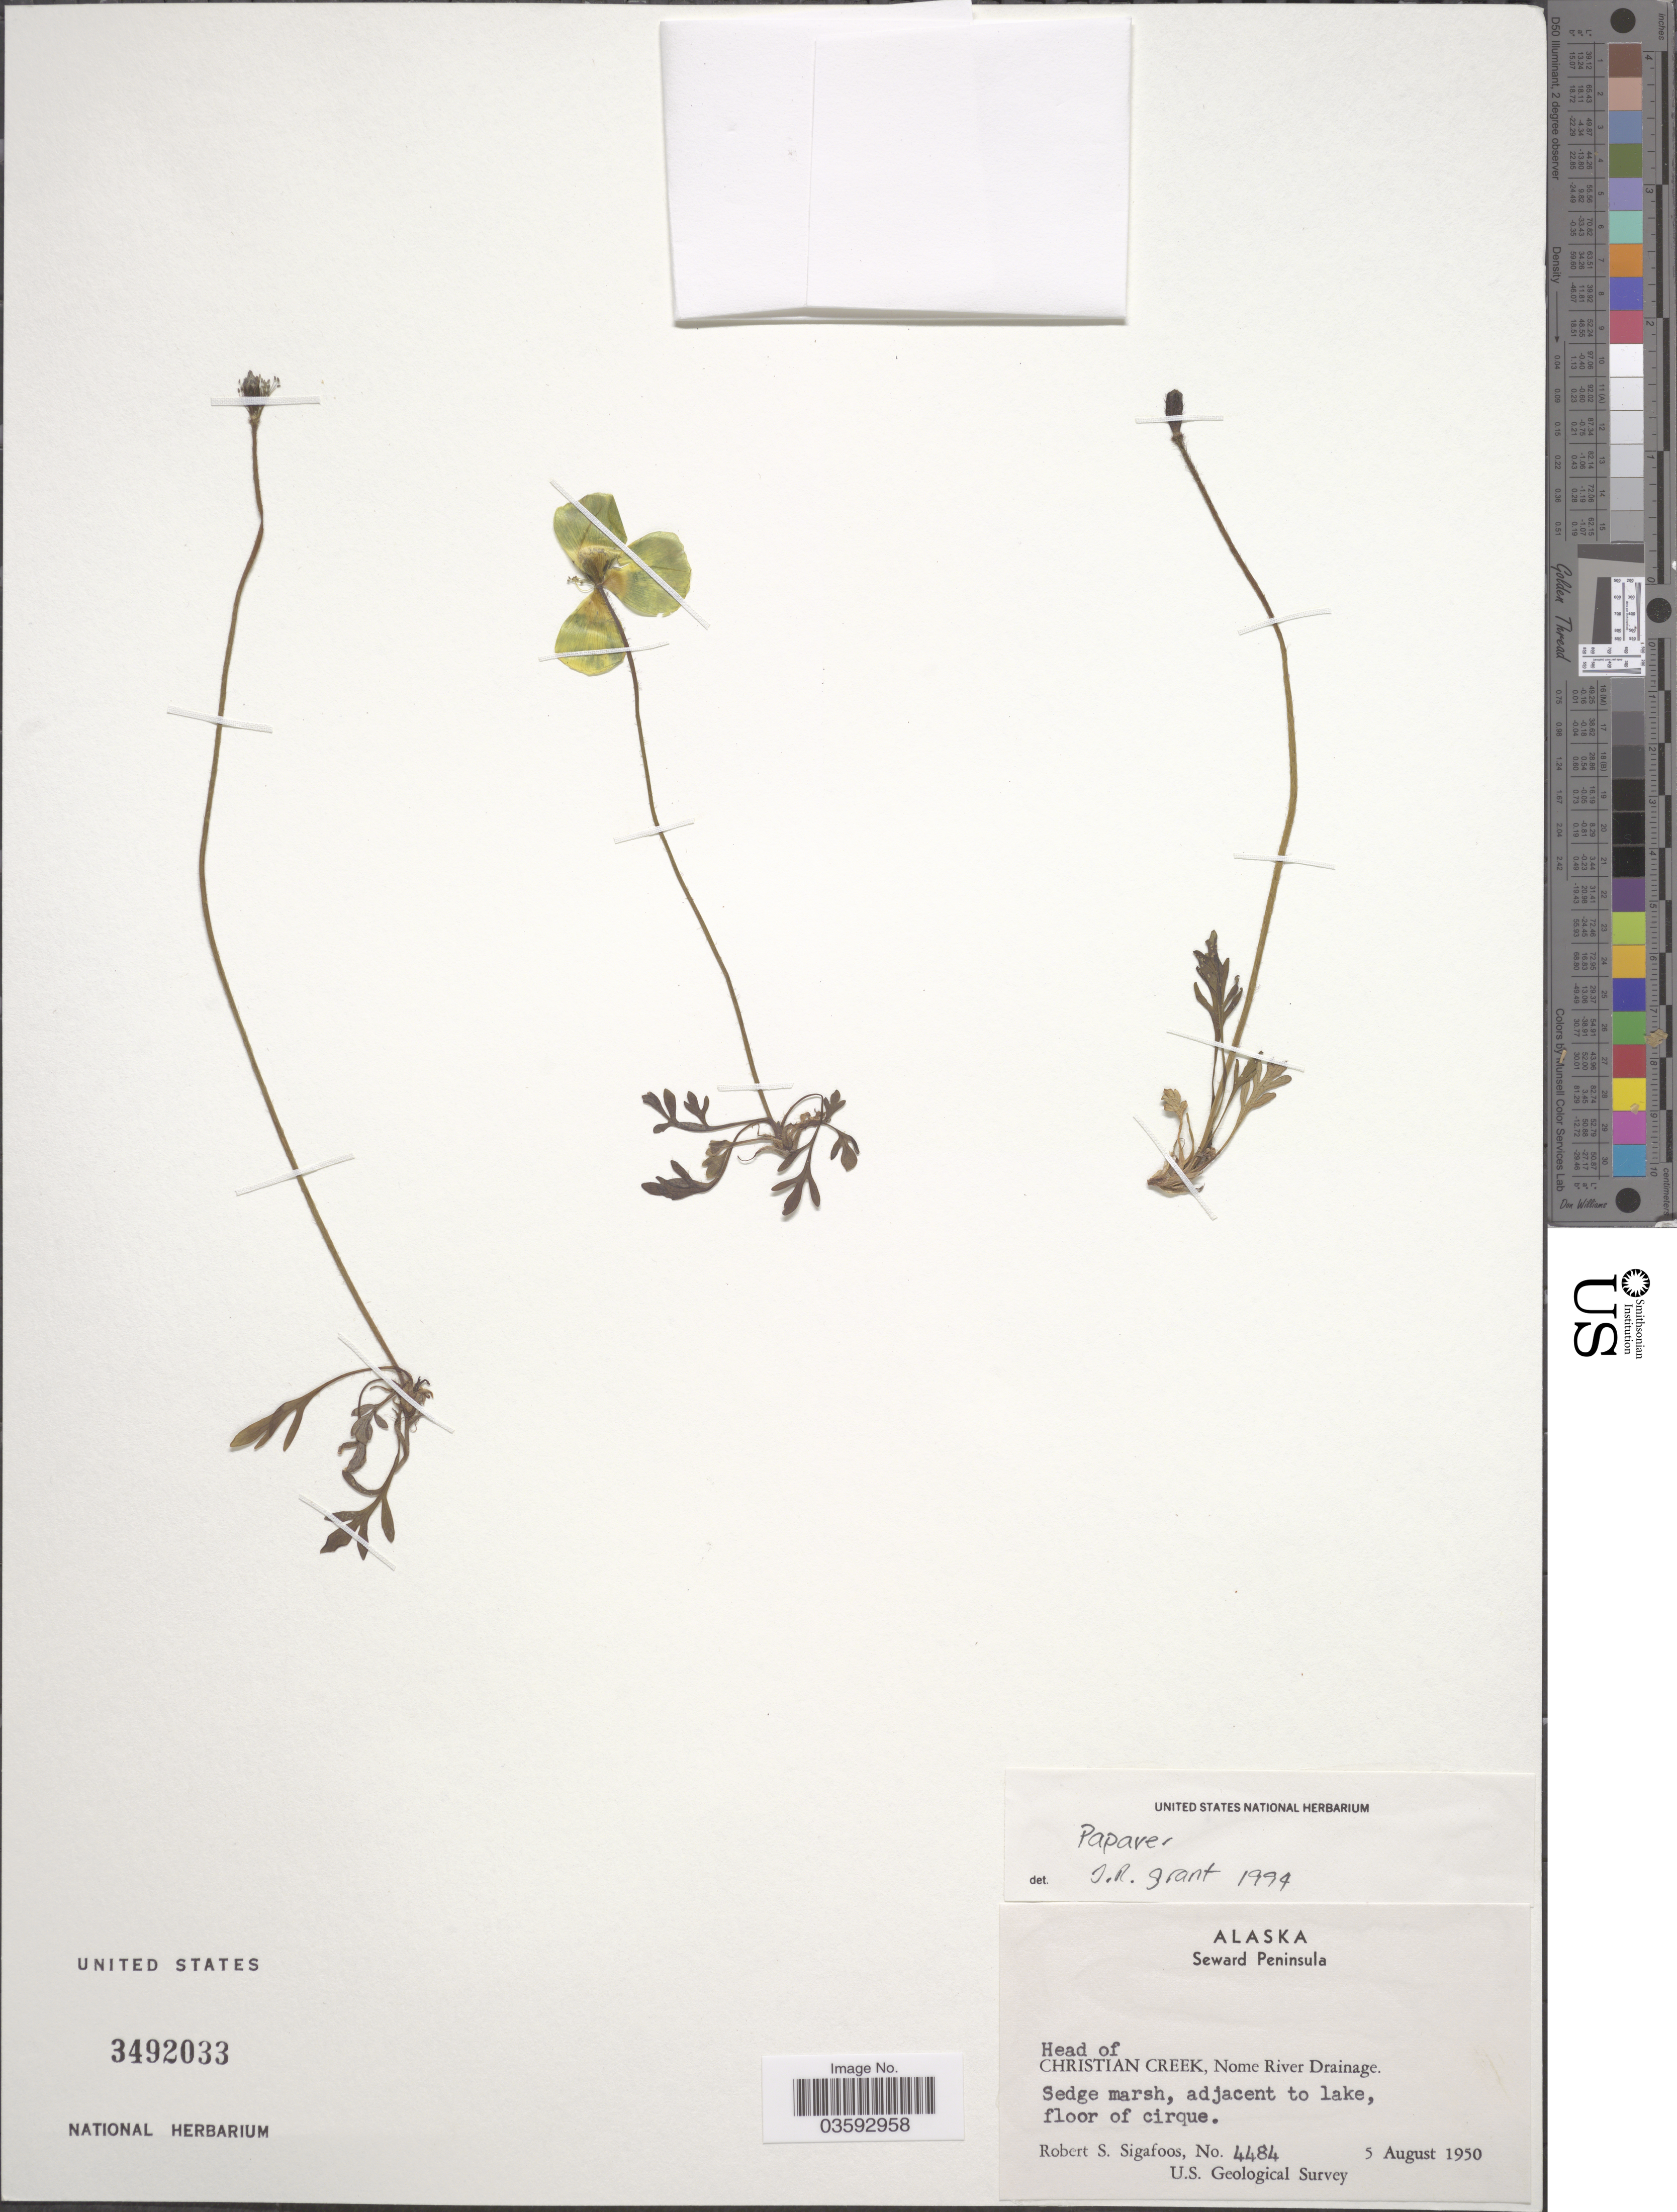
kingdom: Plantae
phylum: Tracheophyta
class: Magnoliopsida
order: Ranunculales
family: Papaveraceae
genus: Papaver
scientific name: Papaver sp.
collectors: R. Sigafoos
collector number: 4484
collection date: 1950-08-05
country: United States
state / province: Alaska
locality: Seward Peninsula. Head of Christian Creek, Nome River Drainage. Sedge marsh, adjacent to lake.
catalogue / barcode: US 3492033